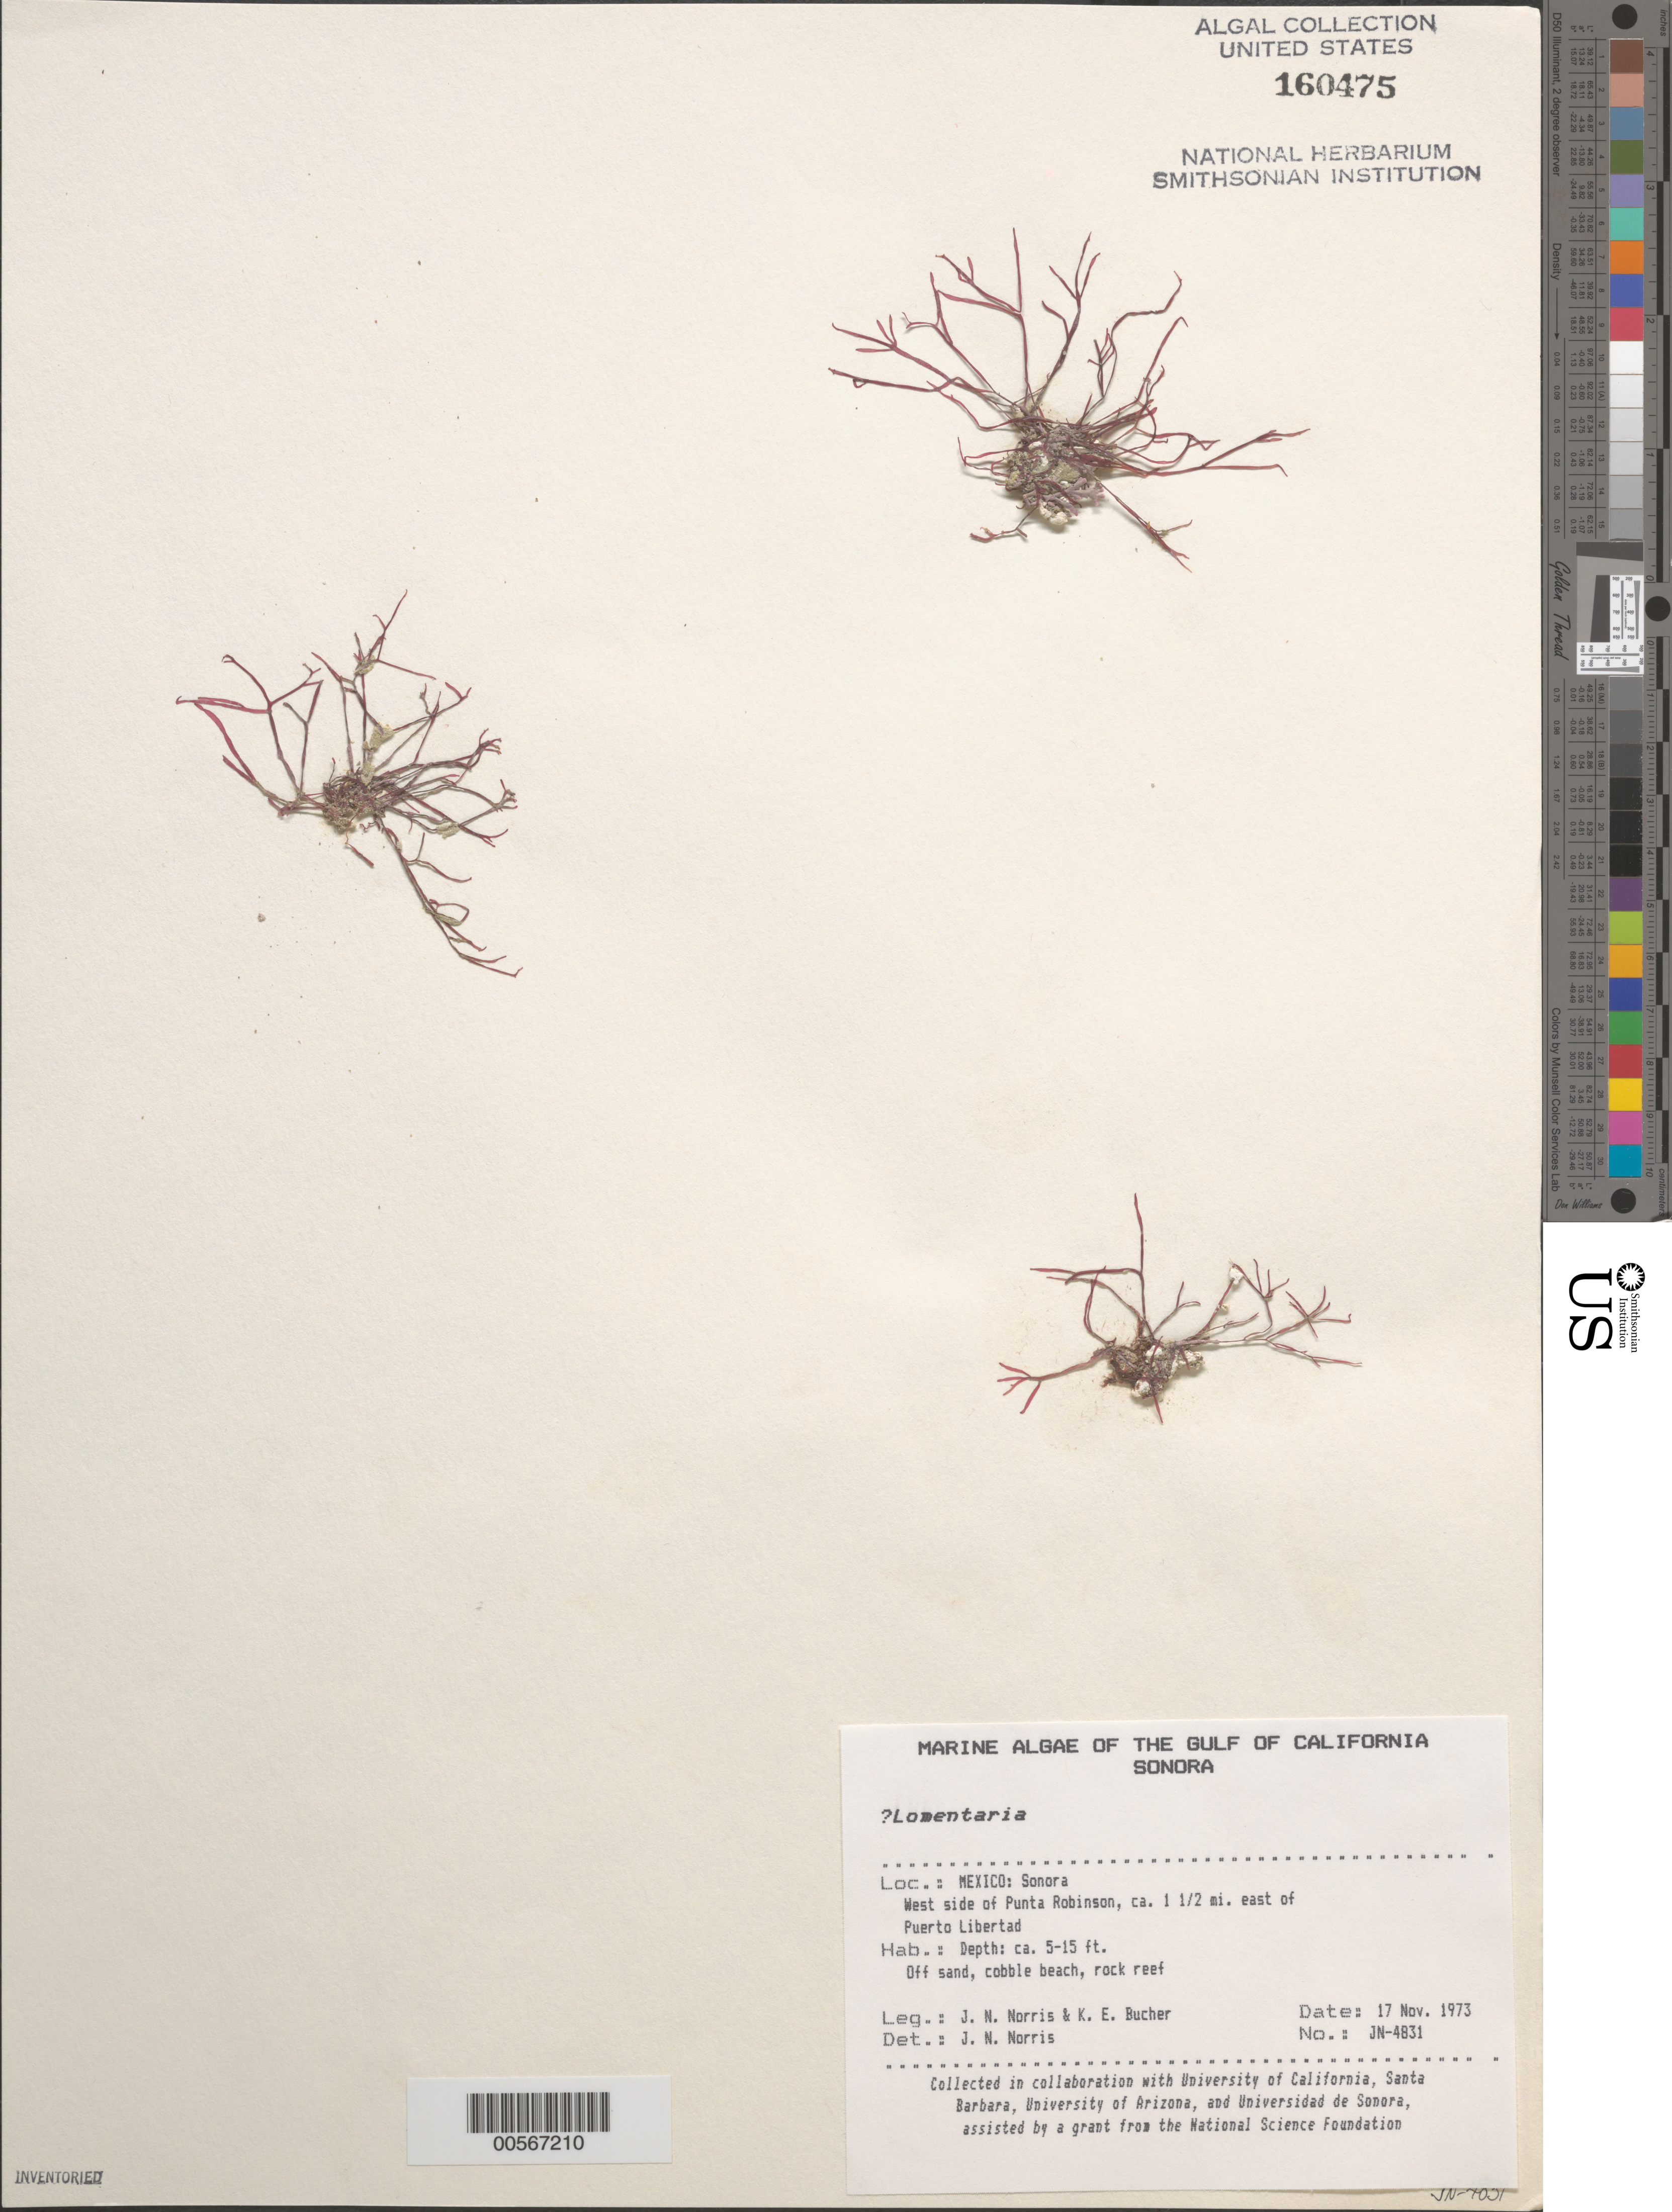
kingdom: Plantae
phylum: Rhodophyta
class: Florideophyceae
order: Rhodymeniales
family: Lomentariaceae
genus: Lomentaria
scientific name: Lomentaria sp.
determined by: Norris, James N.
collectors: J. N. Norris & K. E. Bucher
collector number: JN-4831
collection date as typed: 17 Nov 1973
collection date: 1973-11-17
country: Mexico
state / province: Sonora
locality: Punta Robinson ca. 1.5 miles east of Puerto Libertad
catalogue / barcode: US 160475